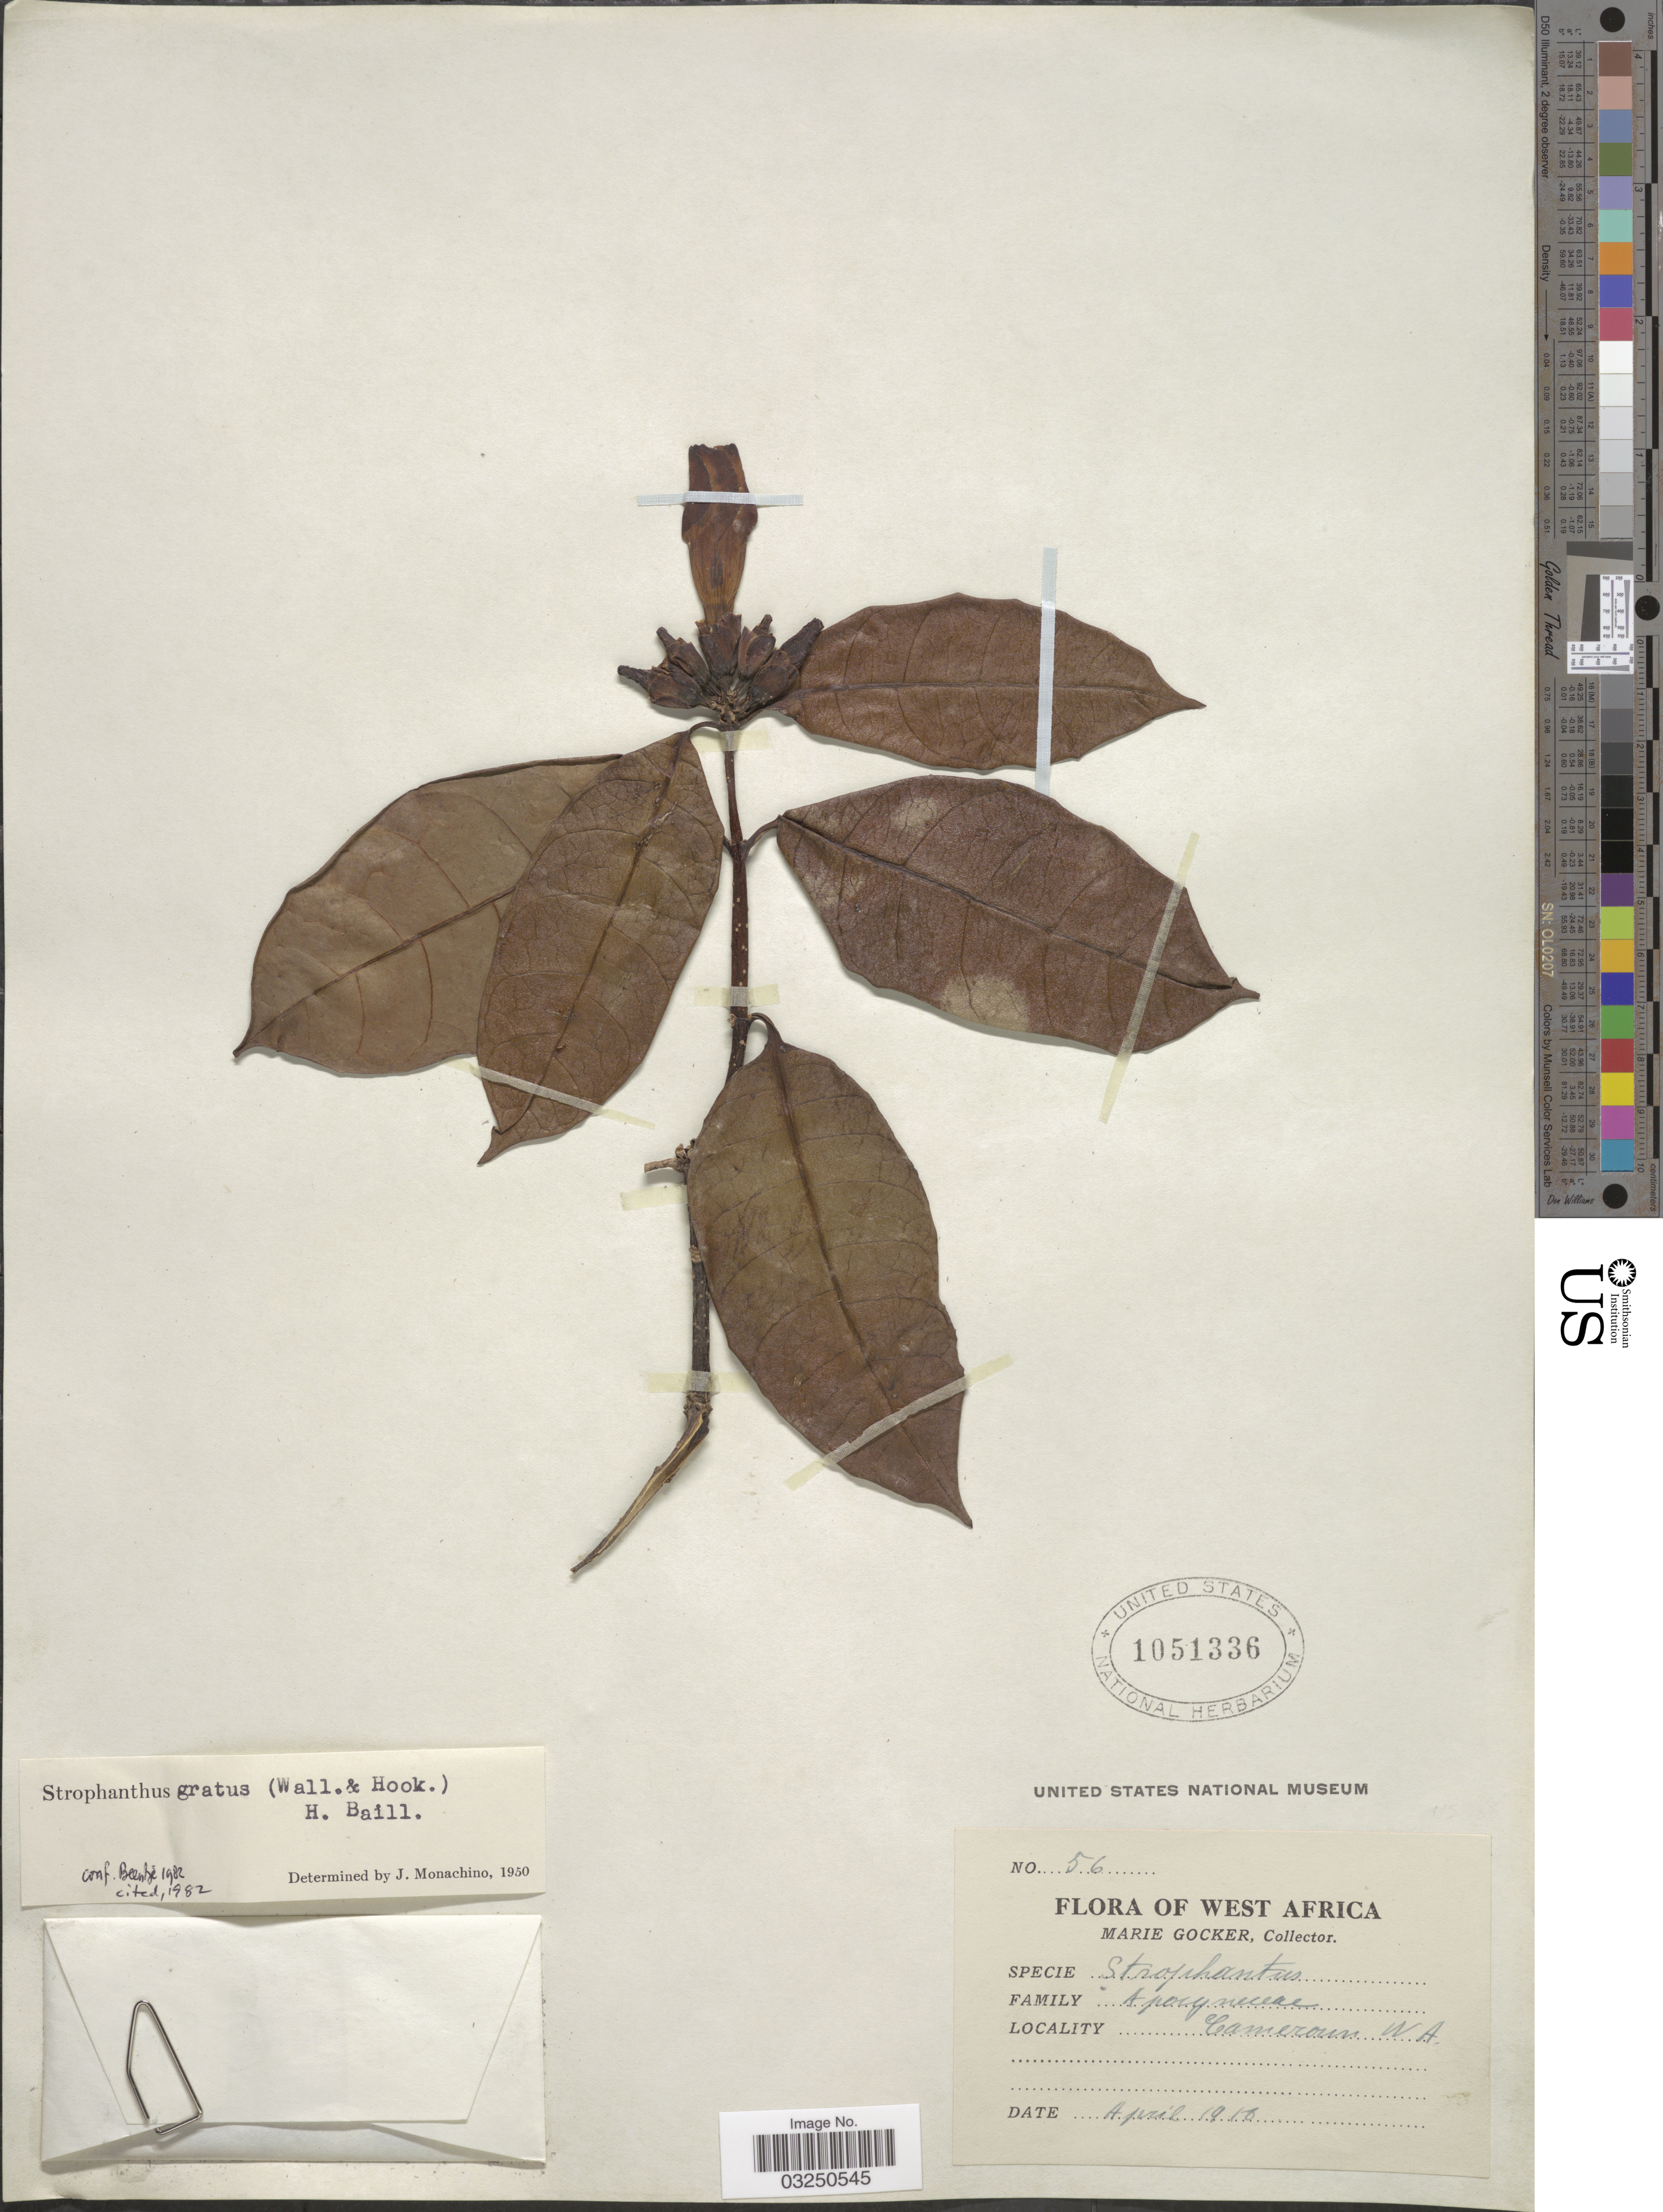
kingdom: Plantae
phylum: Tracheophyta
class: Magnoliopsida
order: Gentianales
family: Apocynaceae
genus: Strophanthus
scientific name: Strophanthus gratus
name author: (Wall. & Hook.) Baill.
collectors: M. Gocker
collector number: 56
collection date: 1916-04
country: Cameroon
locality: West Africa. W. A.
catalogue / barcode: US 1051336